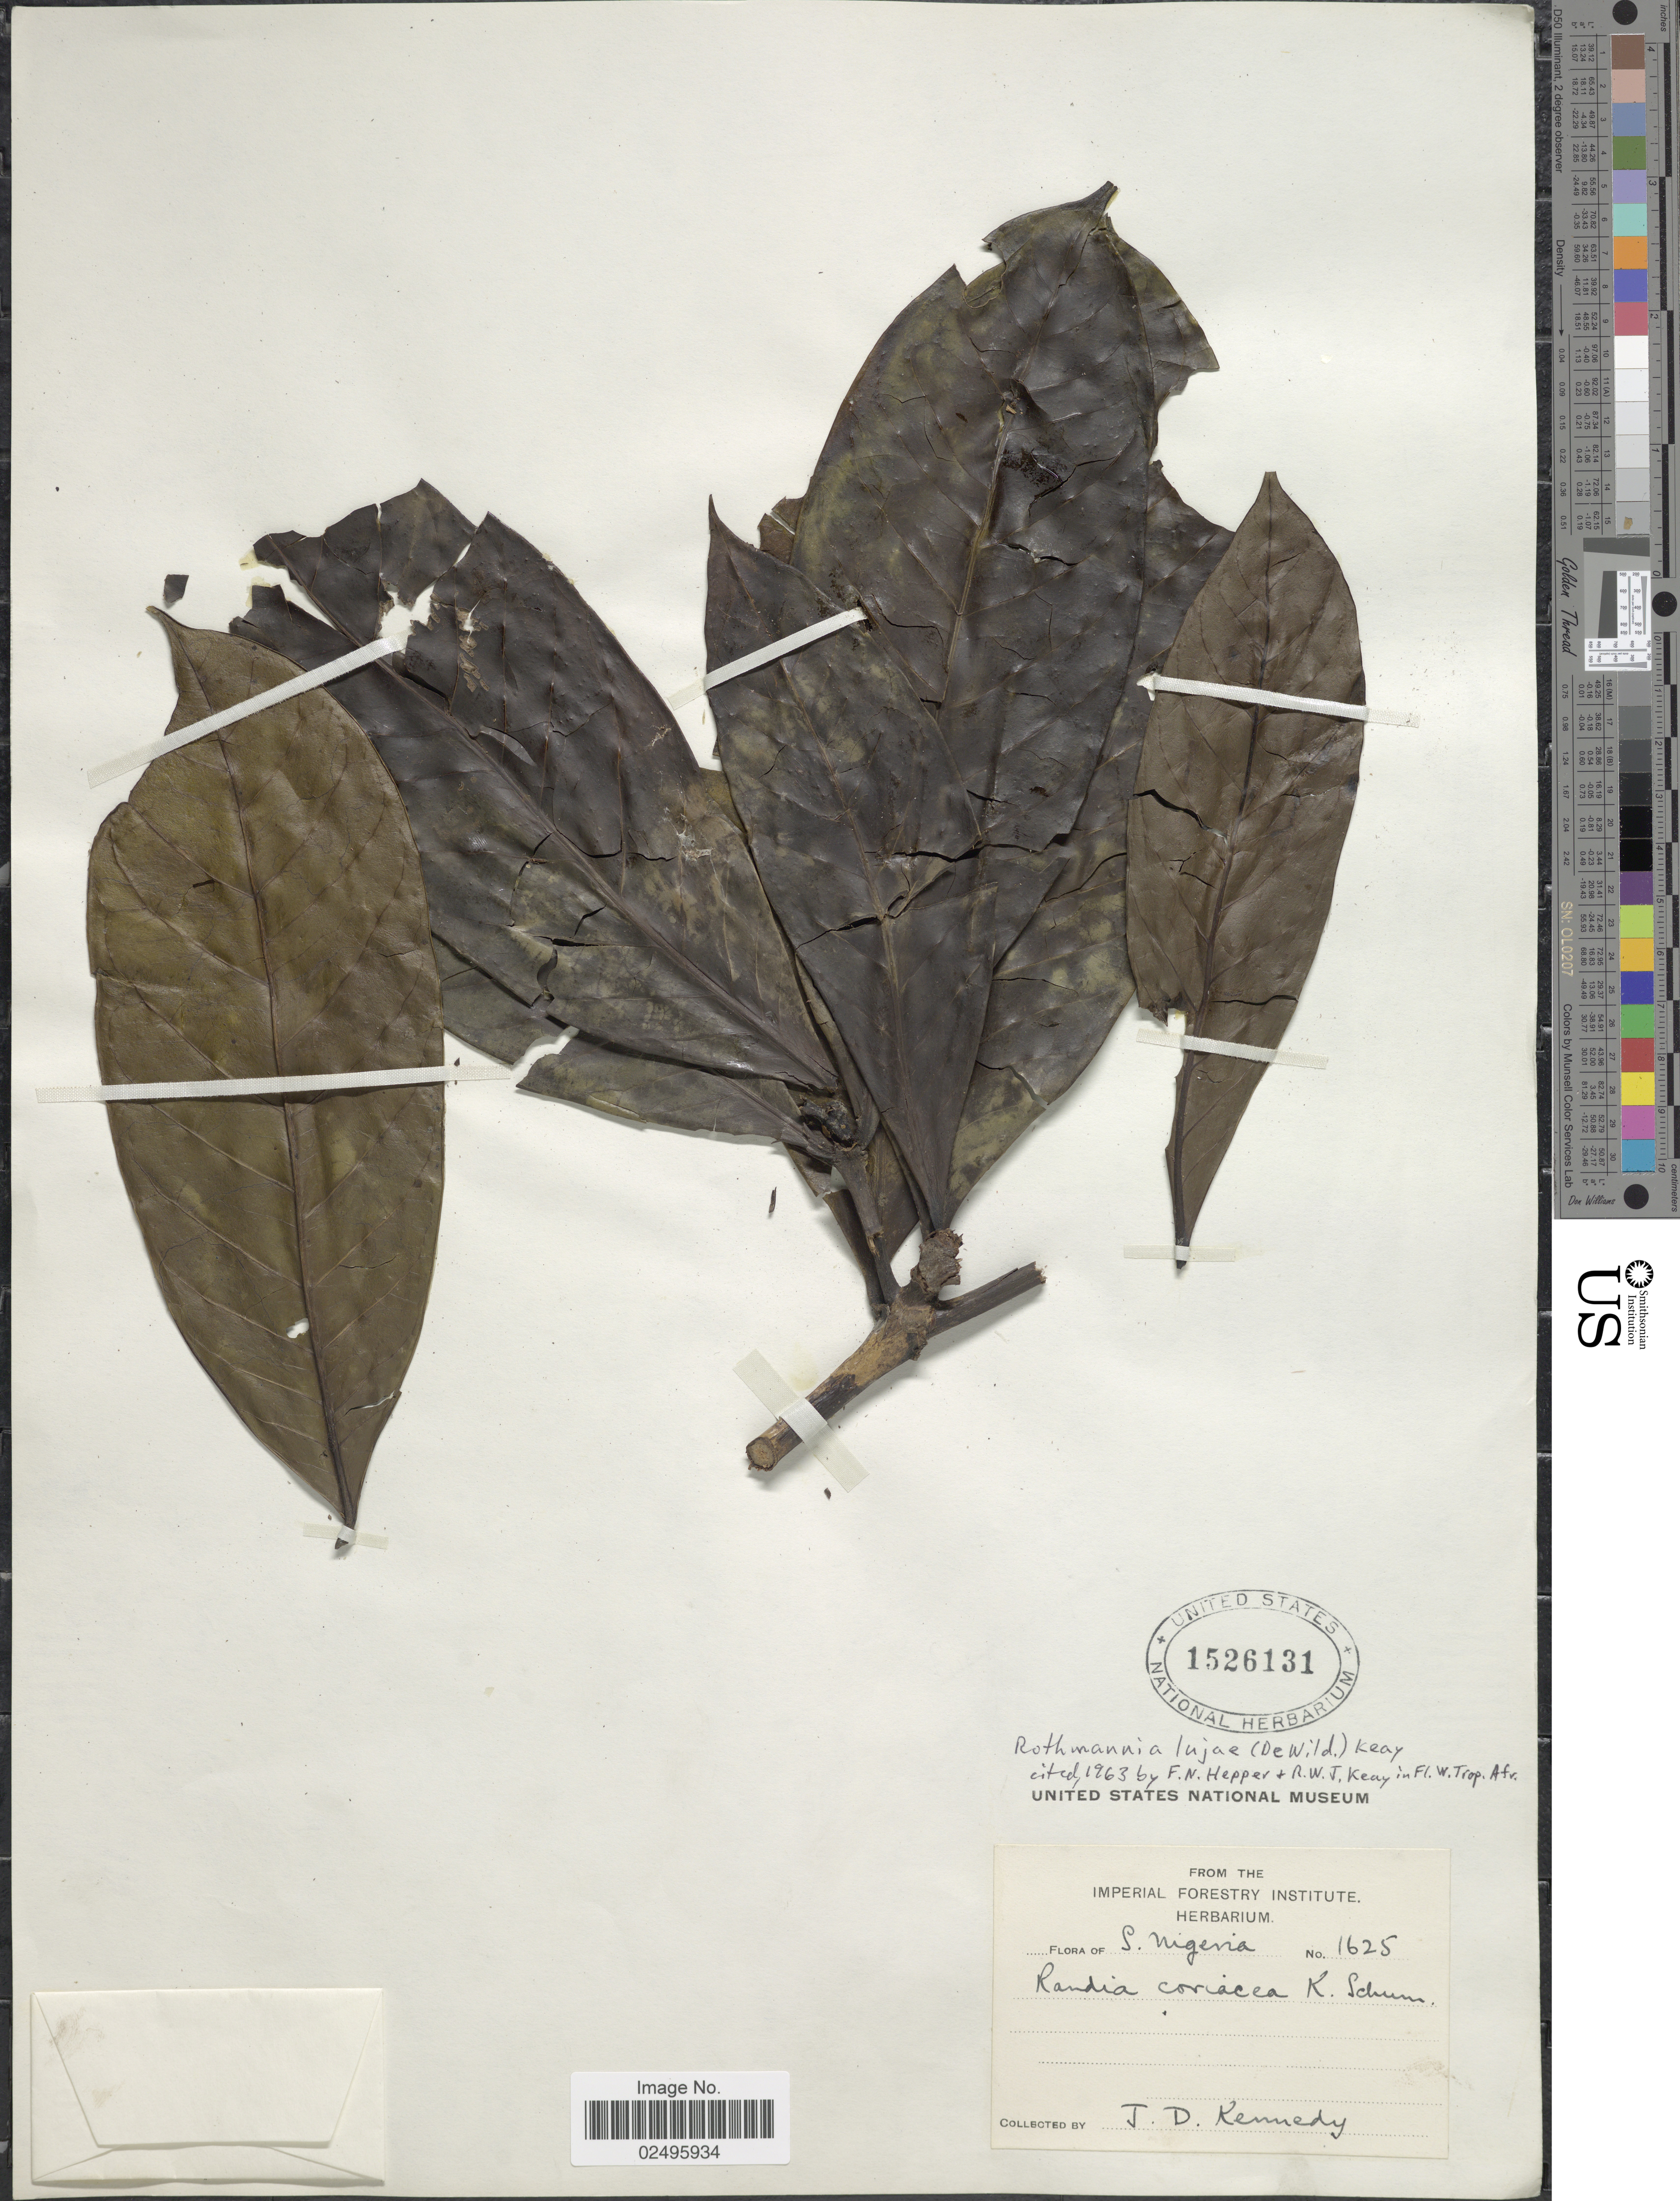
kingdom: Plantae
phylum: Tracheophyta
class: Magnoliopsida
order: Gentianales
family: Rubiaceae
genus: Rothmannia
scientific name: Rothmannia lujae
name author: (De Wild.) Keay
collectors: J. D. Kennedy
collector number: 1625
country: Nigeria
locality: S. Nigeria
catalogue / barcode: US 1526131